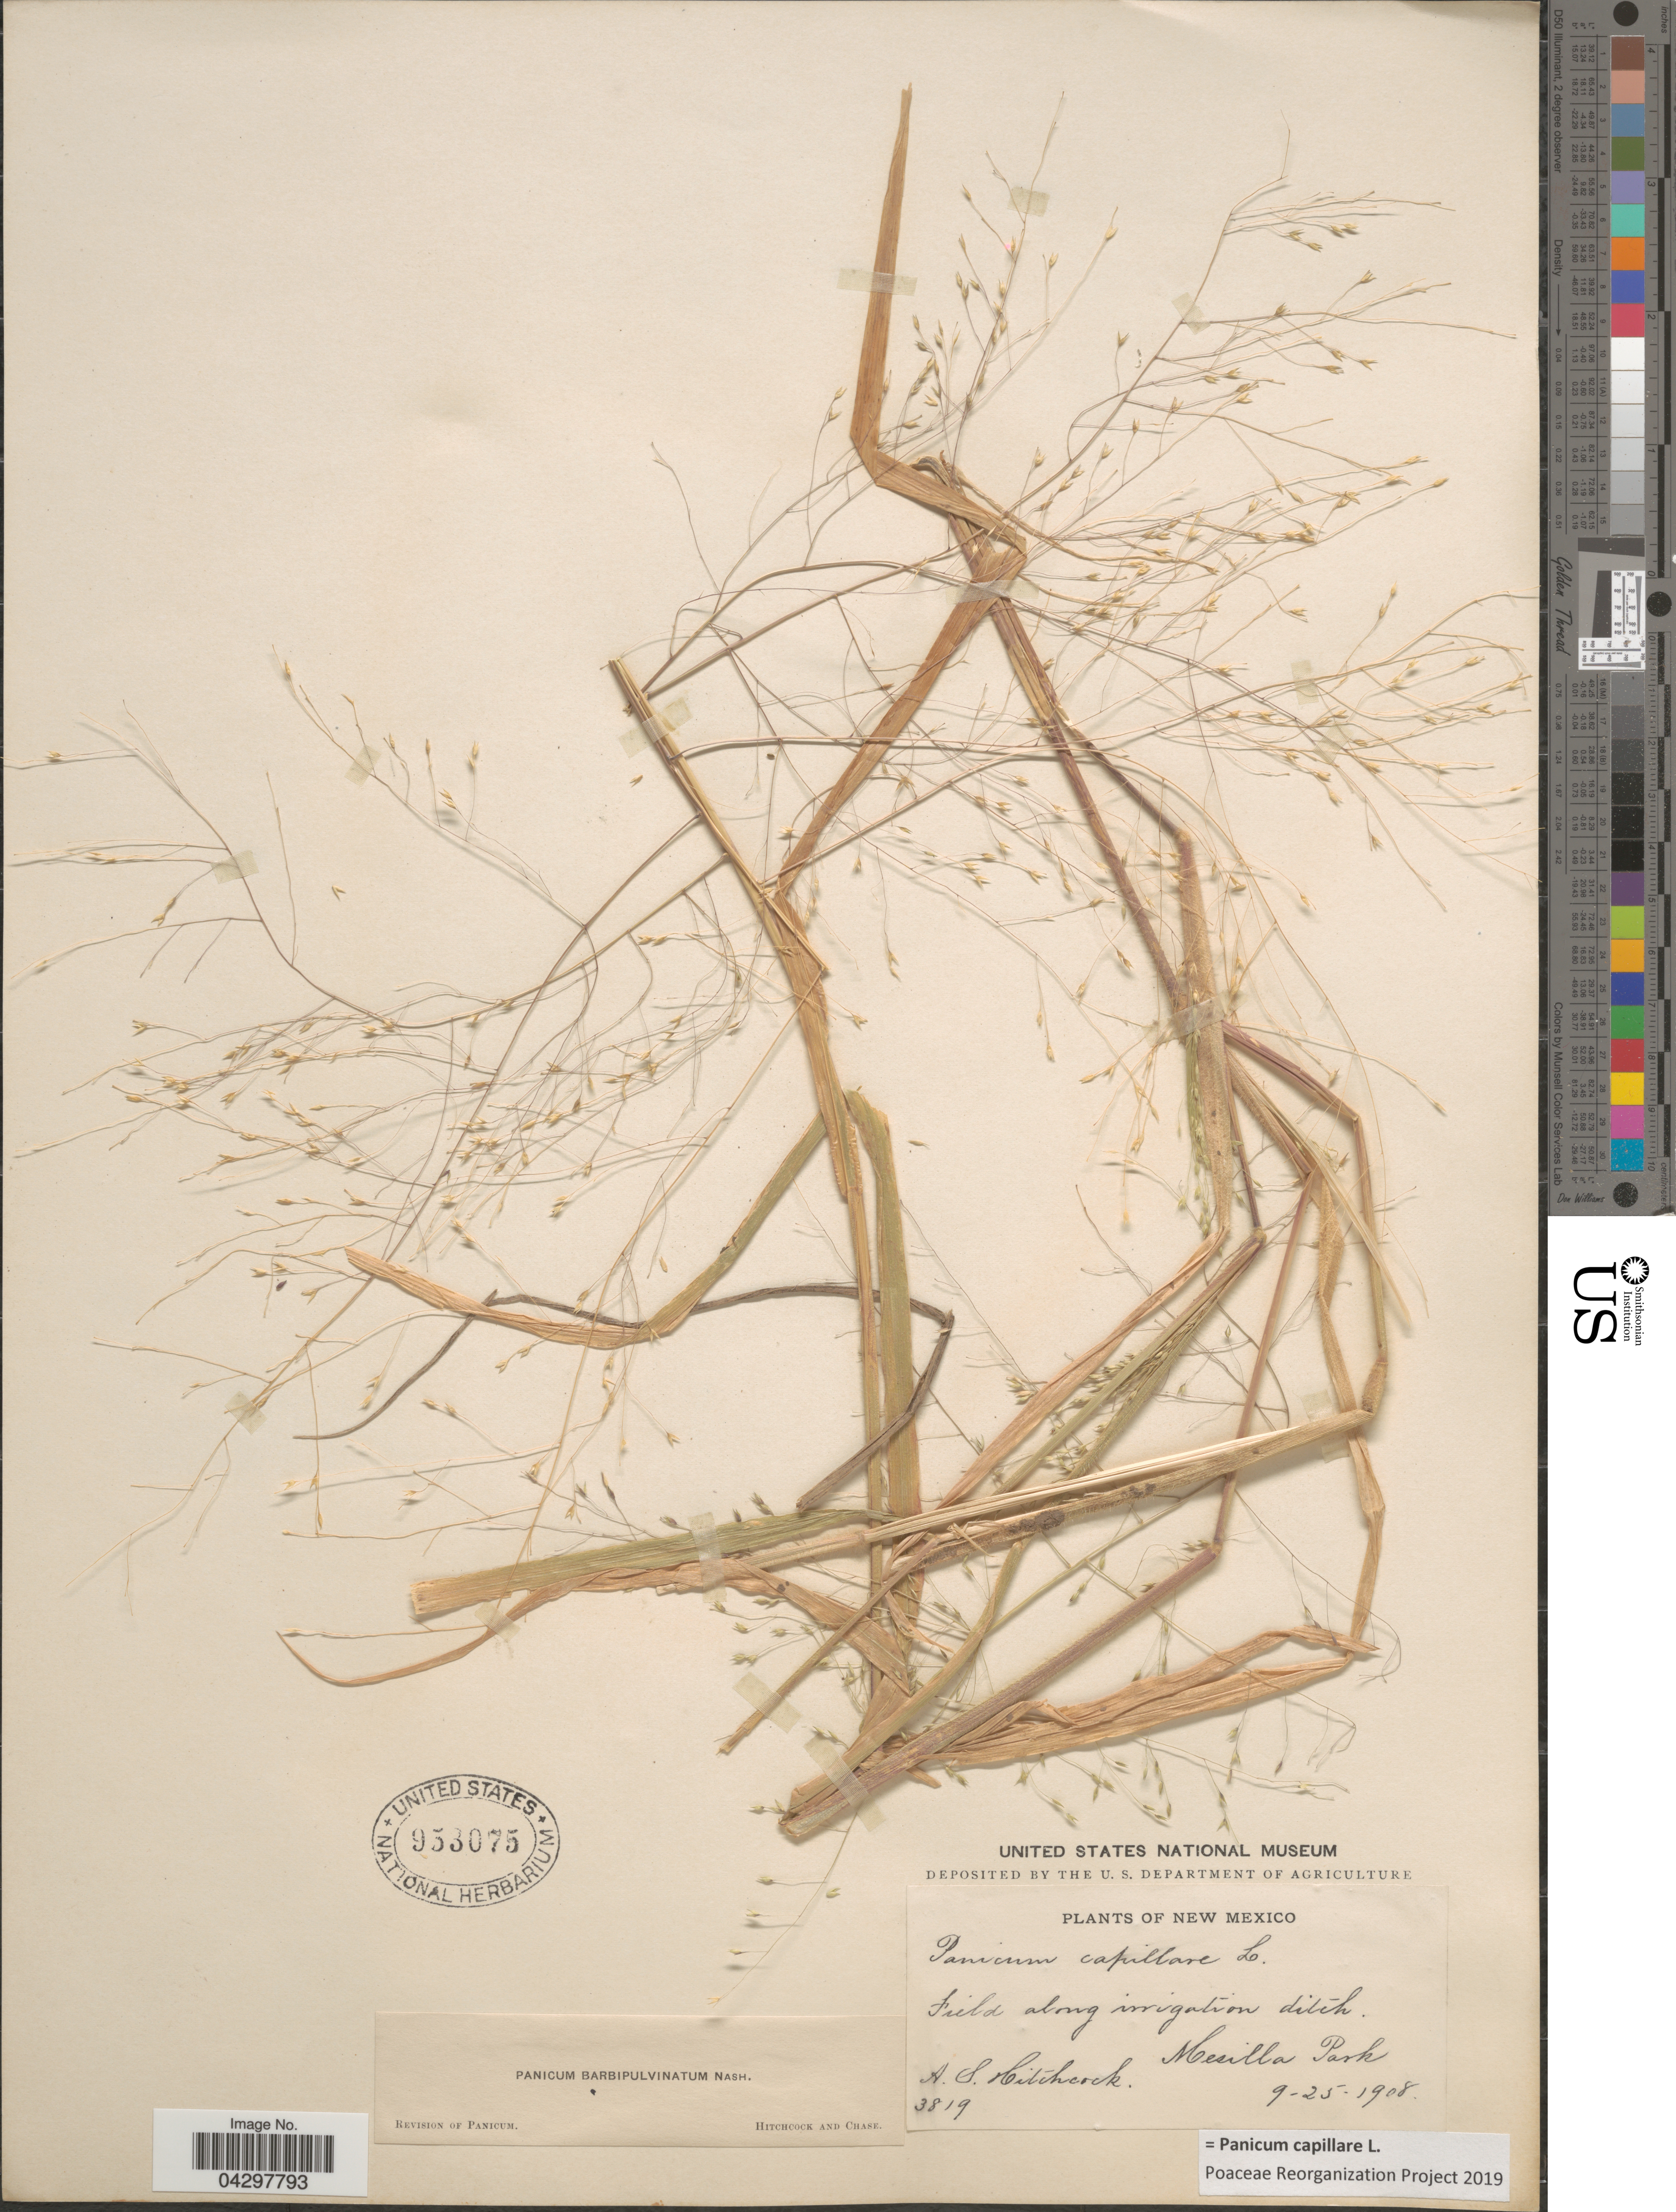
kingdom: Plantae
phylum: Tracheophyta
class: Liliopsida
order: Poales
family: Poaceae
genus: Panicum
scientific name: Panicum capillare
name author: L.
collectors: A. S. Hitchcock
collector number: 3819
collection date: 1908-09-25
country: United States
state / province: New Mexico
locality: Field along irrigation ditch. Mesilla Park.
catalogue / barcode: US 953075